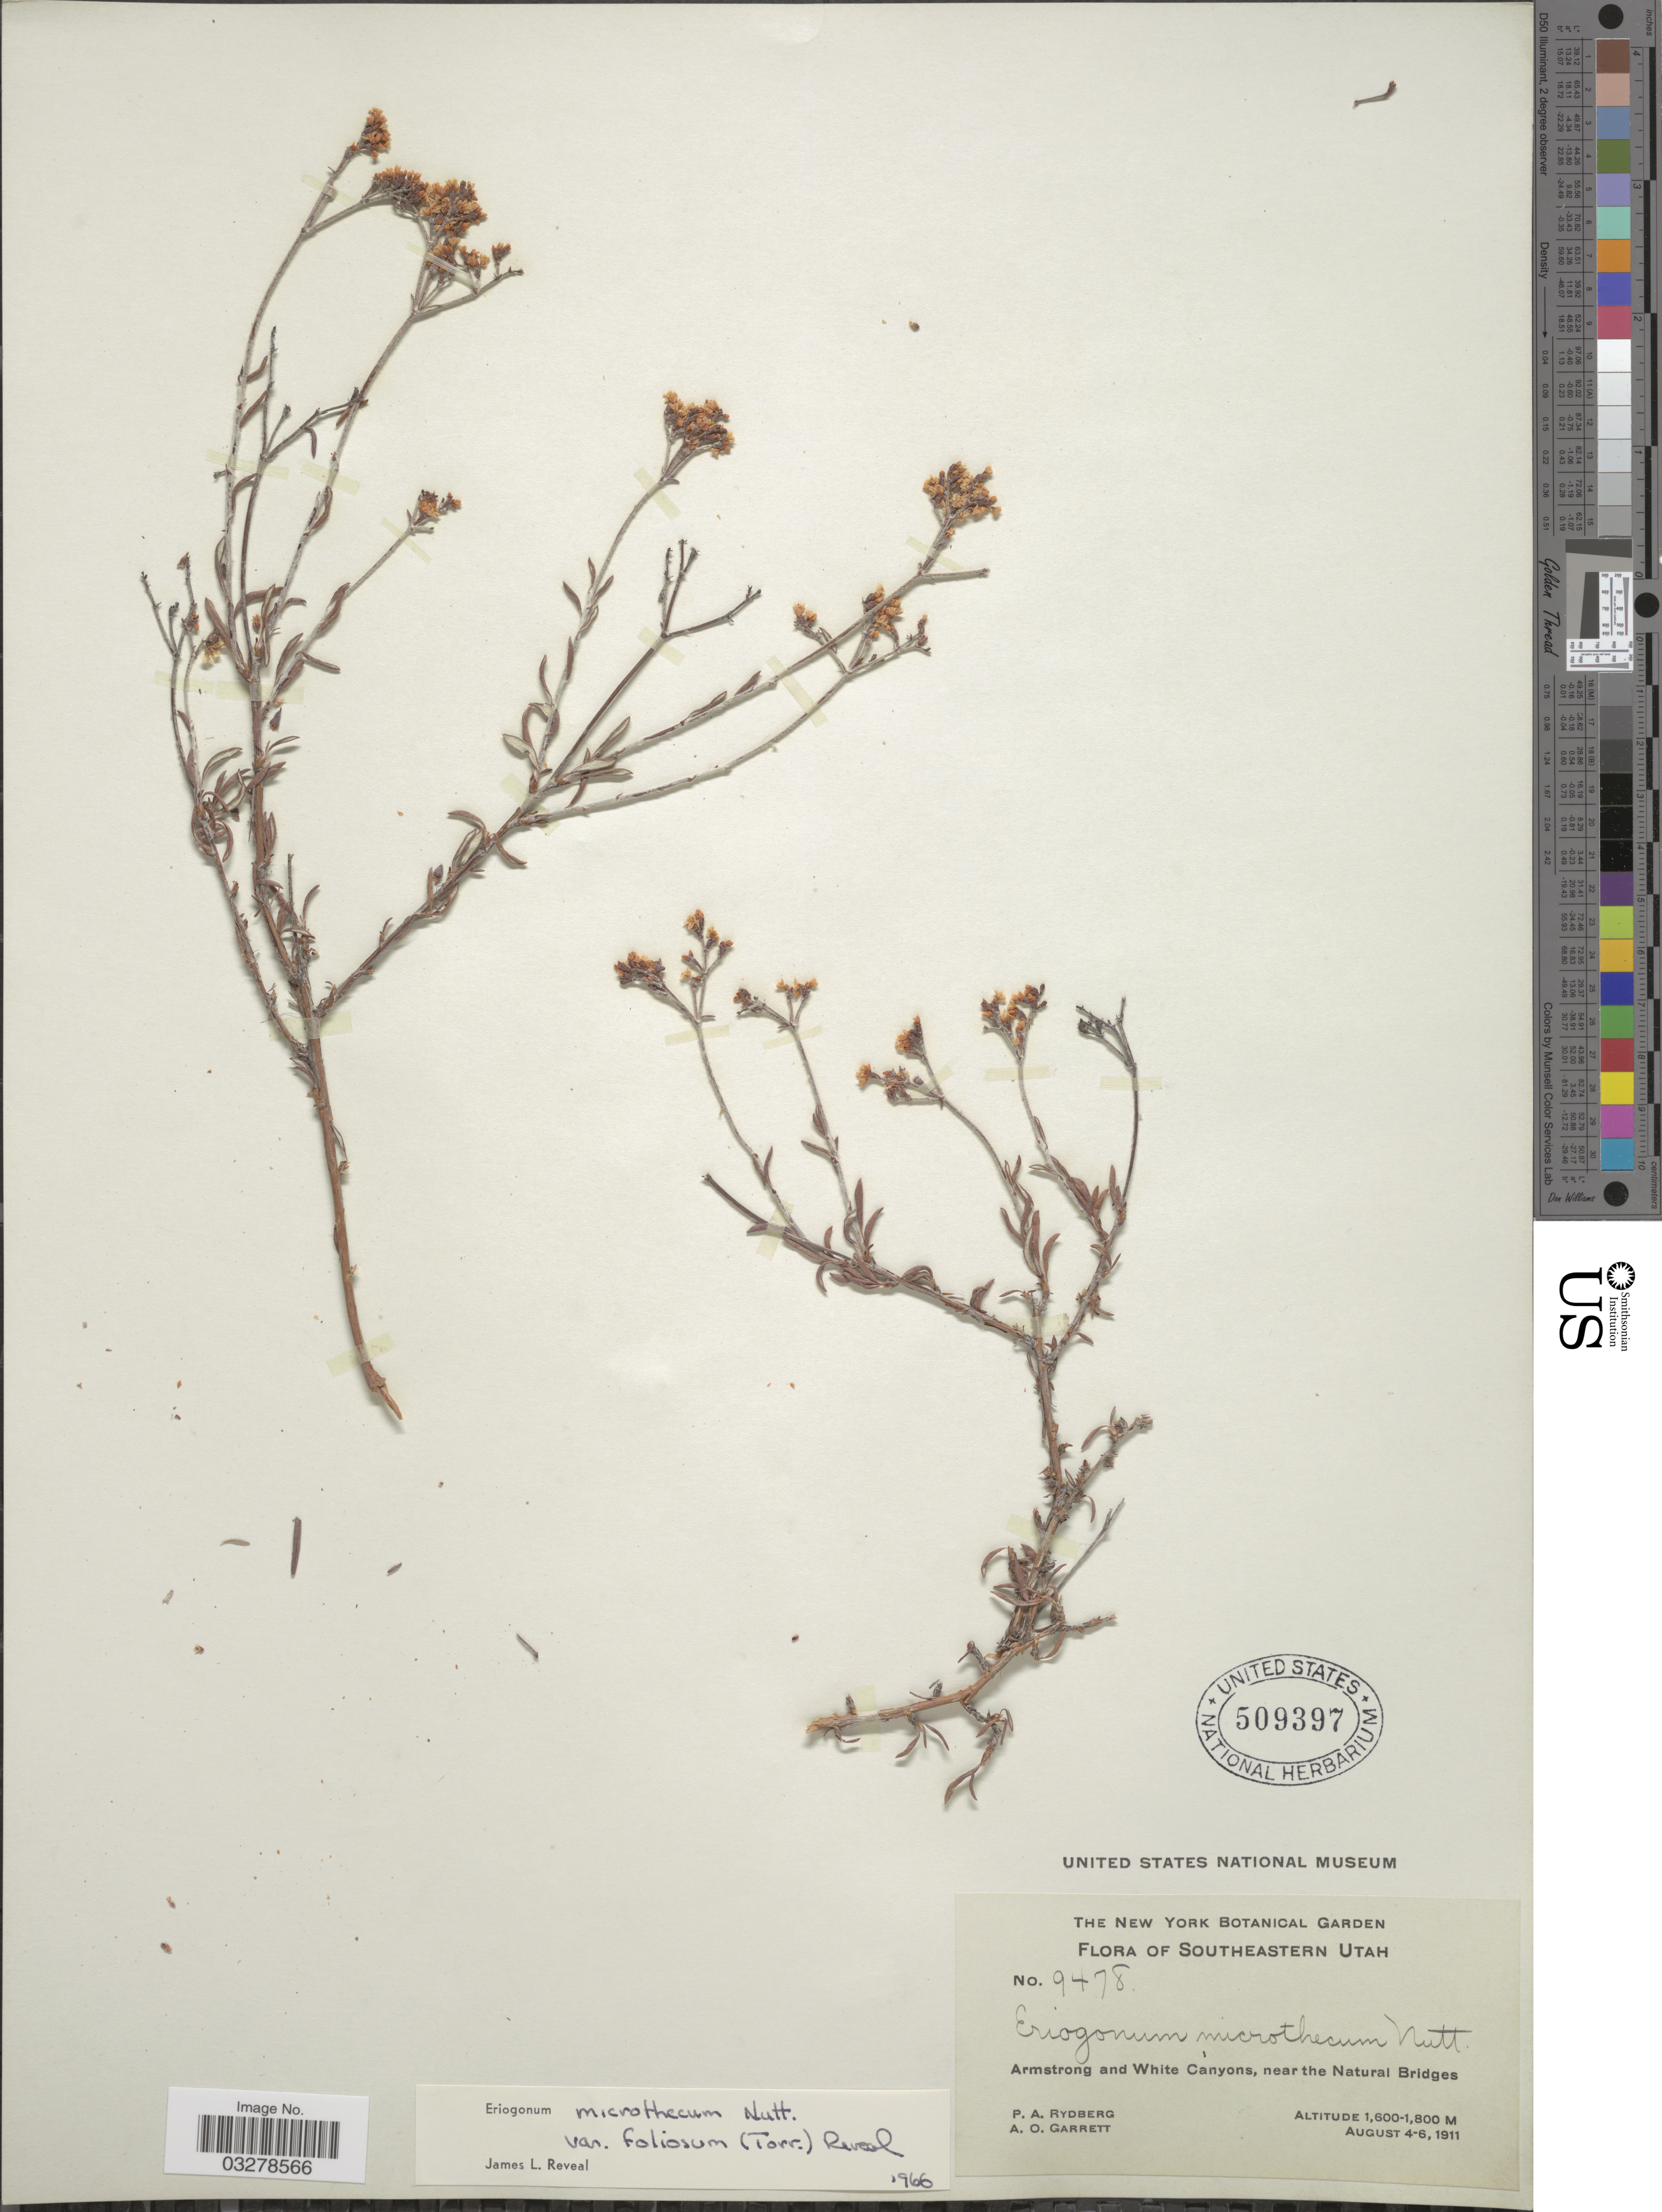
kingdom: Plantae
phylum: Tracheophyta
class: Magnoliopsida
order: Caryophyllales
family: Polygonaceae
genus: Eriogonum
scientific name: Eriogonum microtheca var. foliosum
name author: (Torr. & A. Gray) Reveal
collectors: P. A. Rydberg & A. O. Garrett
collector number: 9478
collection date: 1911-08-04/1911-08-06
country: United States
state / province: Utah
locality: Southeastern Utah. Armstrong and White Canyons, near the Natural Bridges.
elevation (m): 1600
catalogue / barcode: US 509397